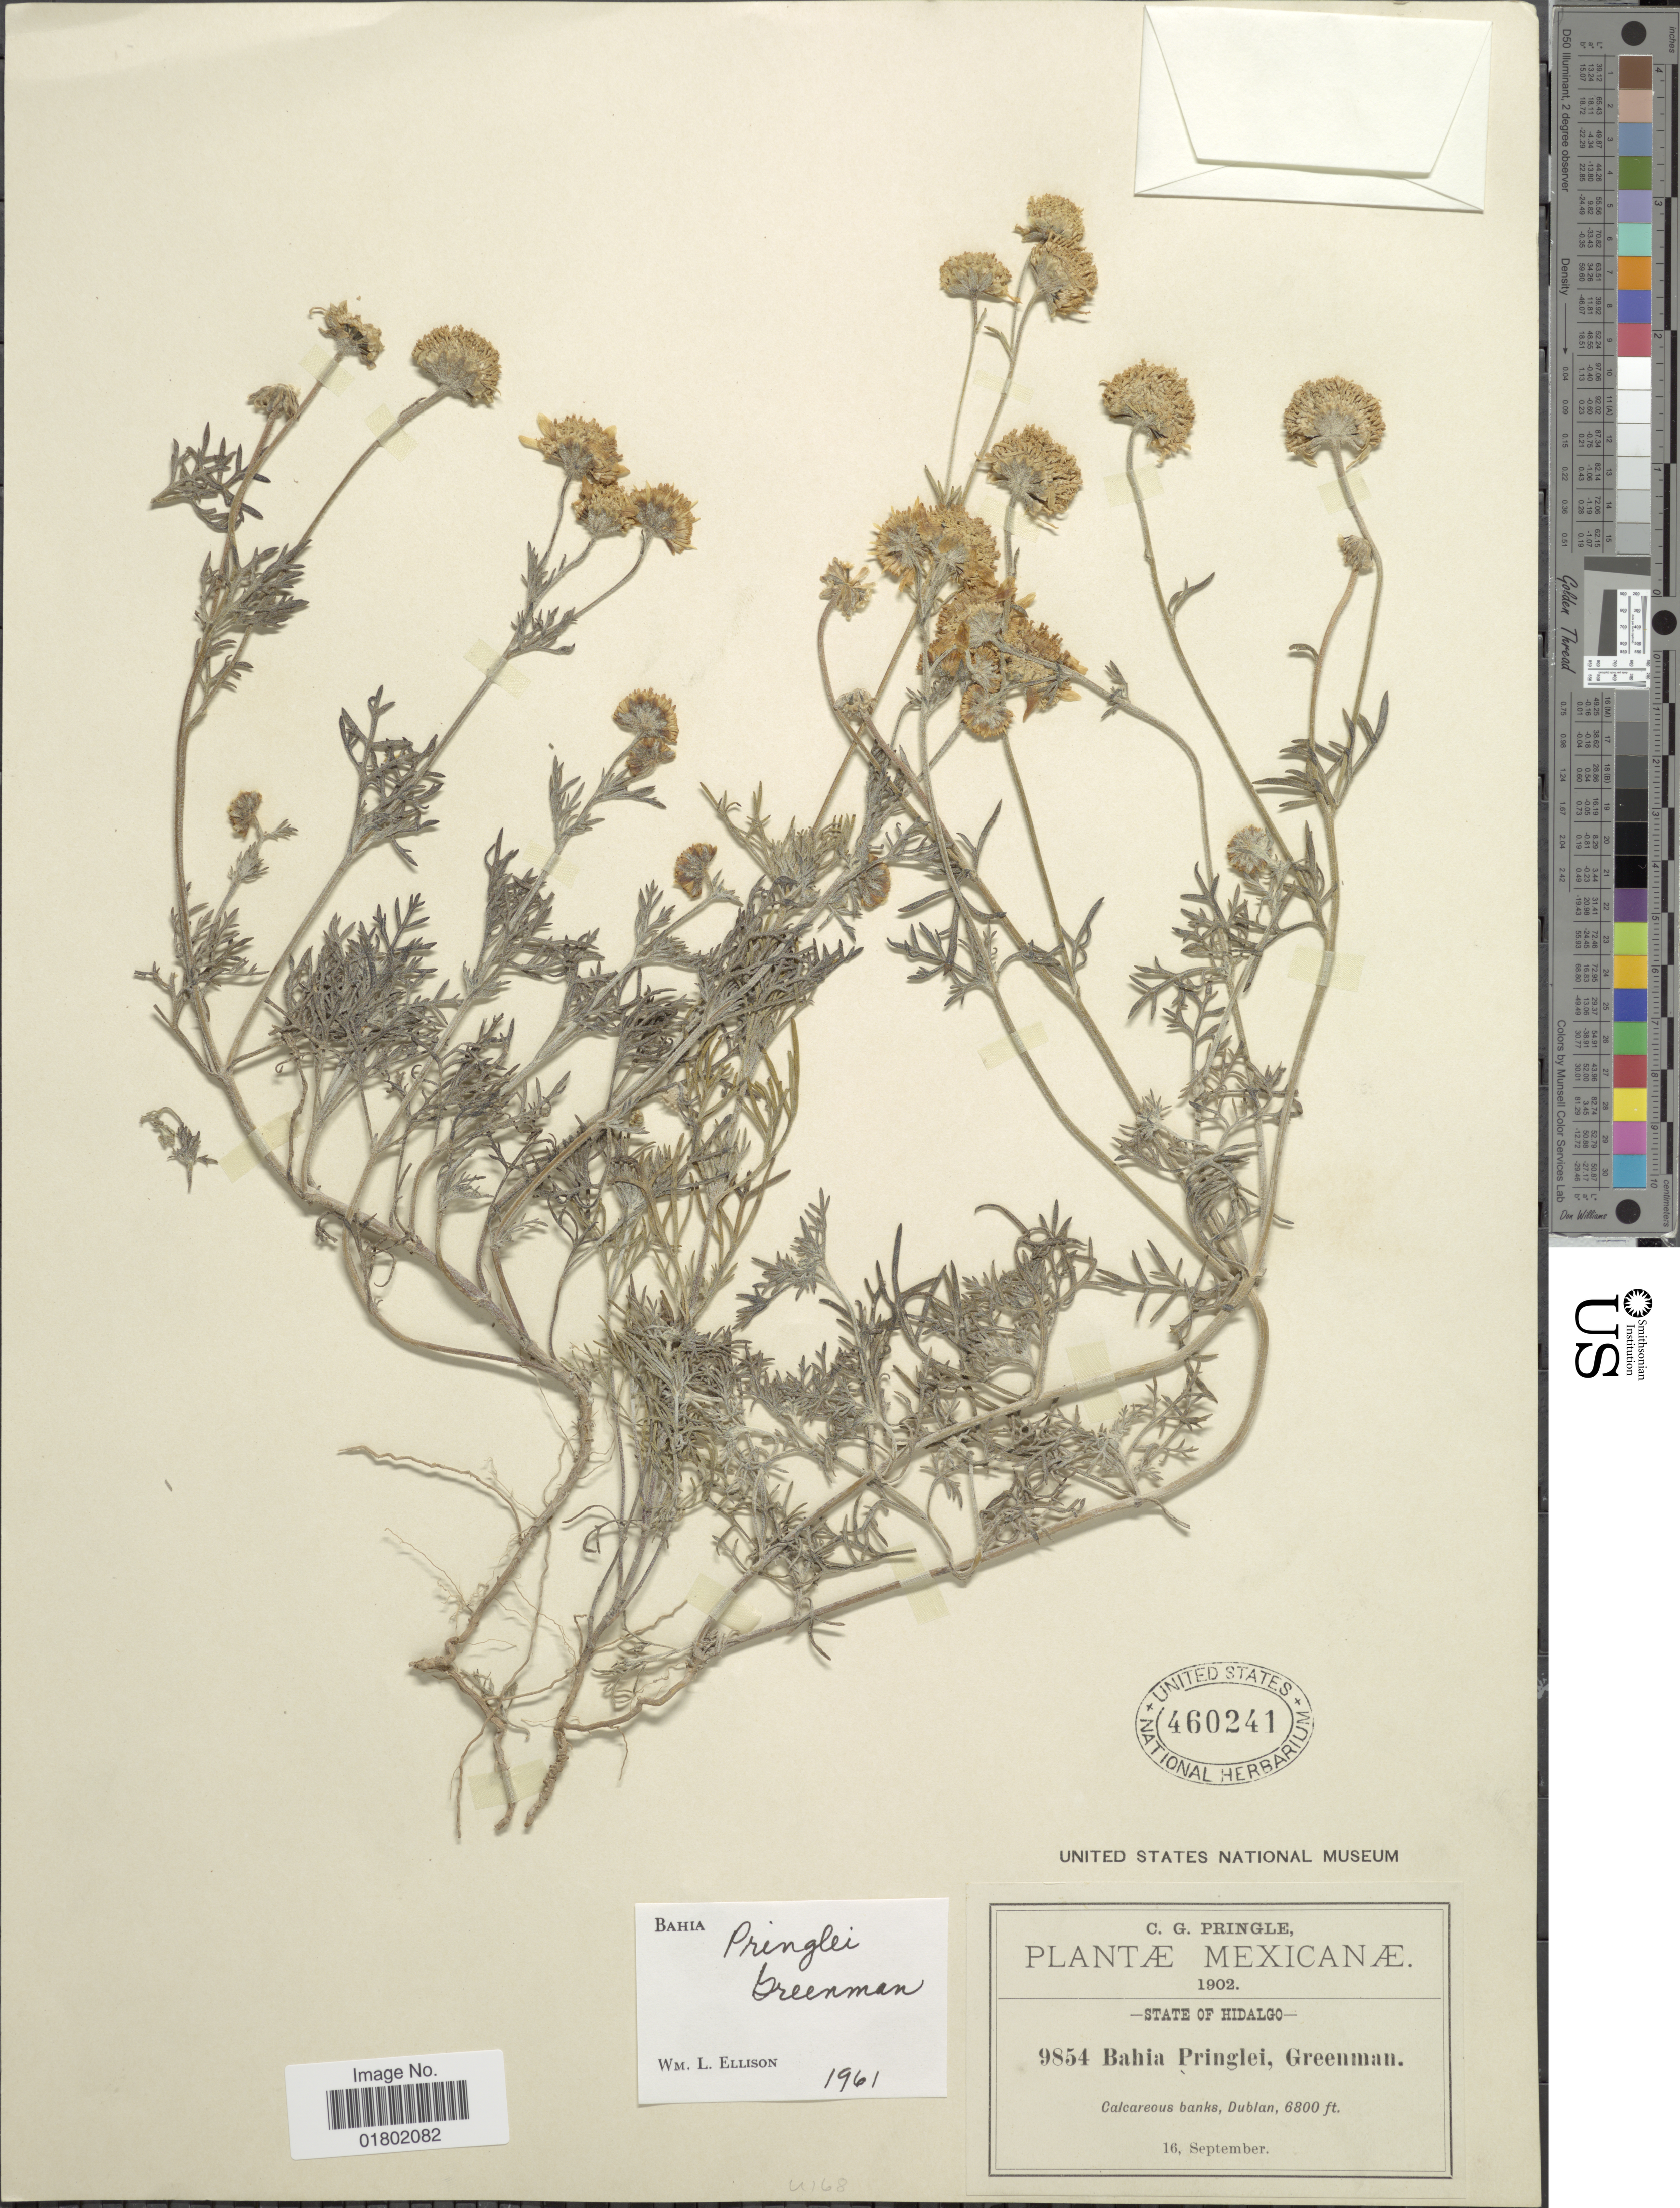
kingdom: Plantae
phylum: Tracheophyta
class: Magnoliopsida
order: Asterales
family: Asteraceae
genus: Bahia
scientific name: Bahia pringlei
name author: Greenm.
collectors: C. G. Pringle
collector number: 9854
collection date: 1902-09-16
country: Mexico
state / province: Hidalgo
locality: Calcareous banks, Dublan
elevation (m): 2073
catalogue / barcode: US 460241